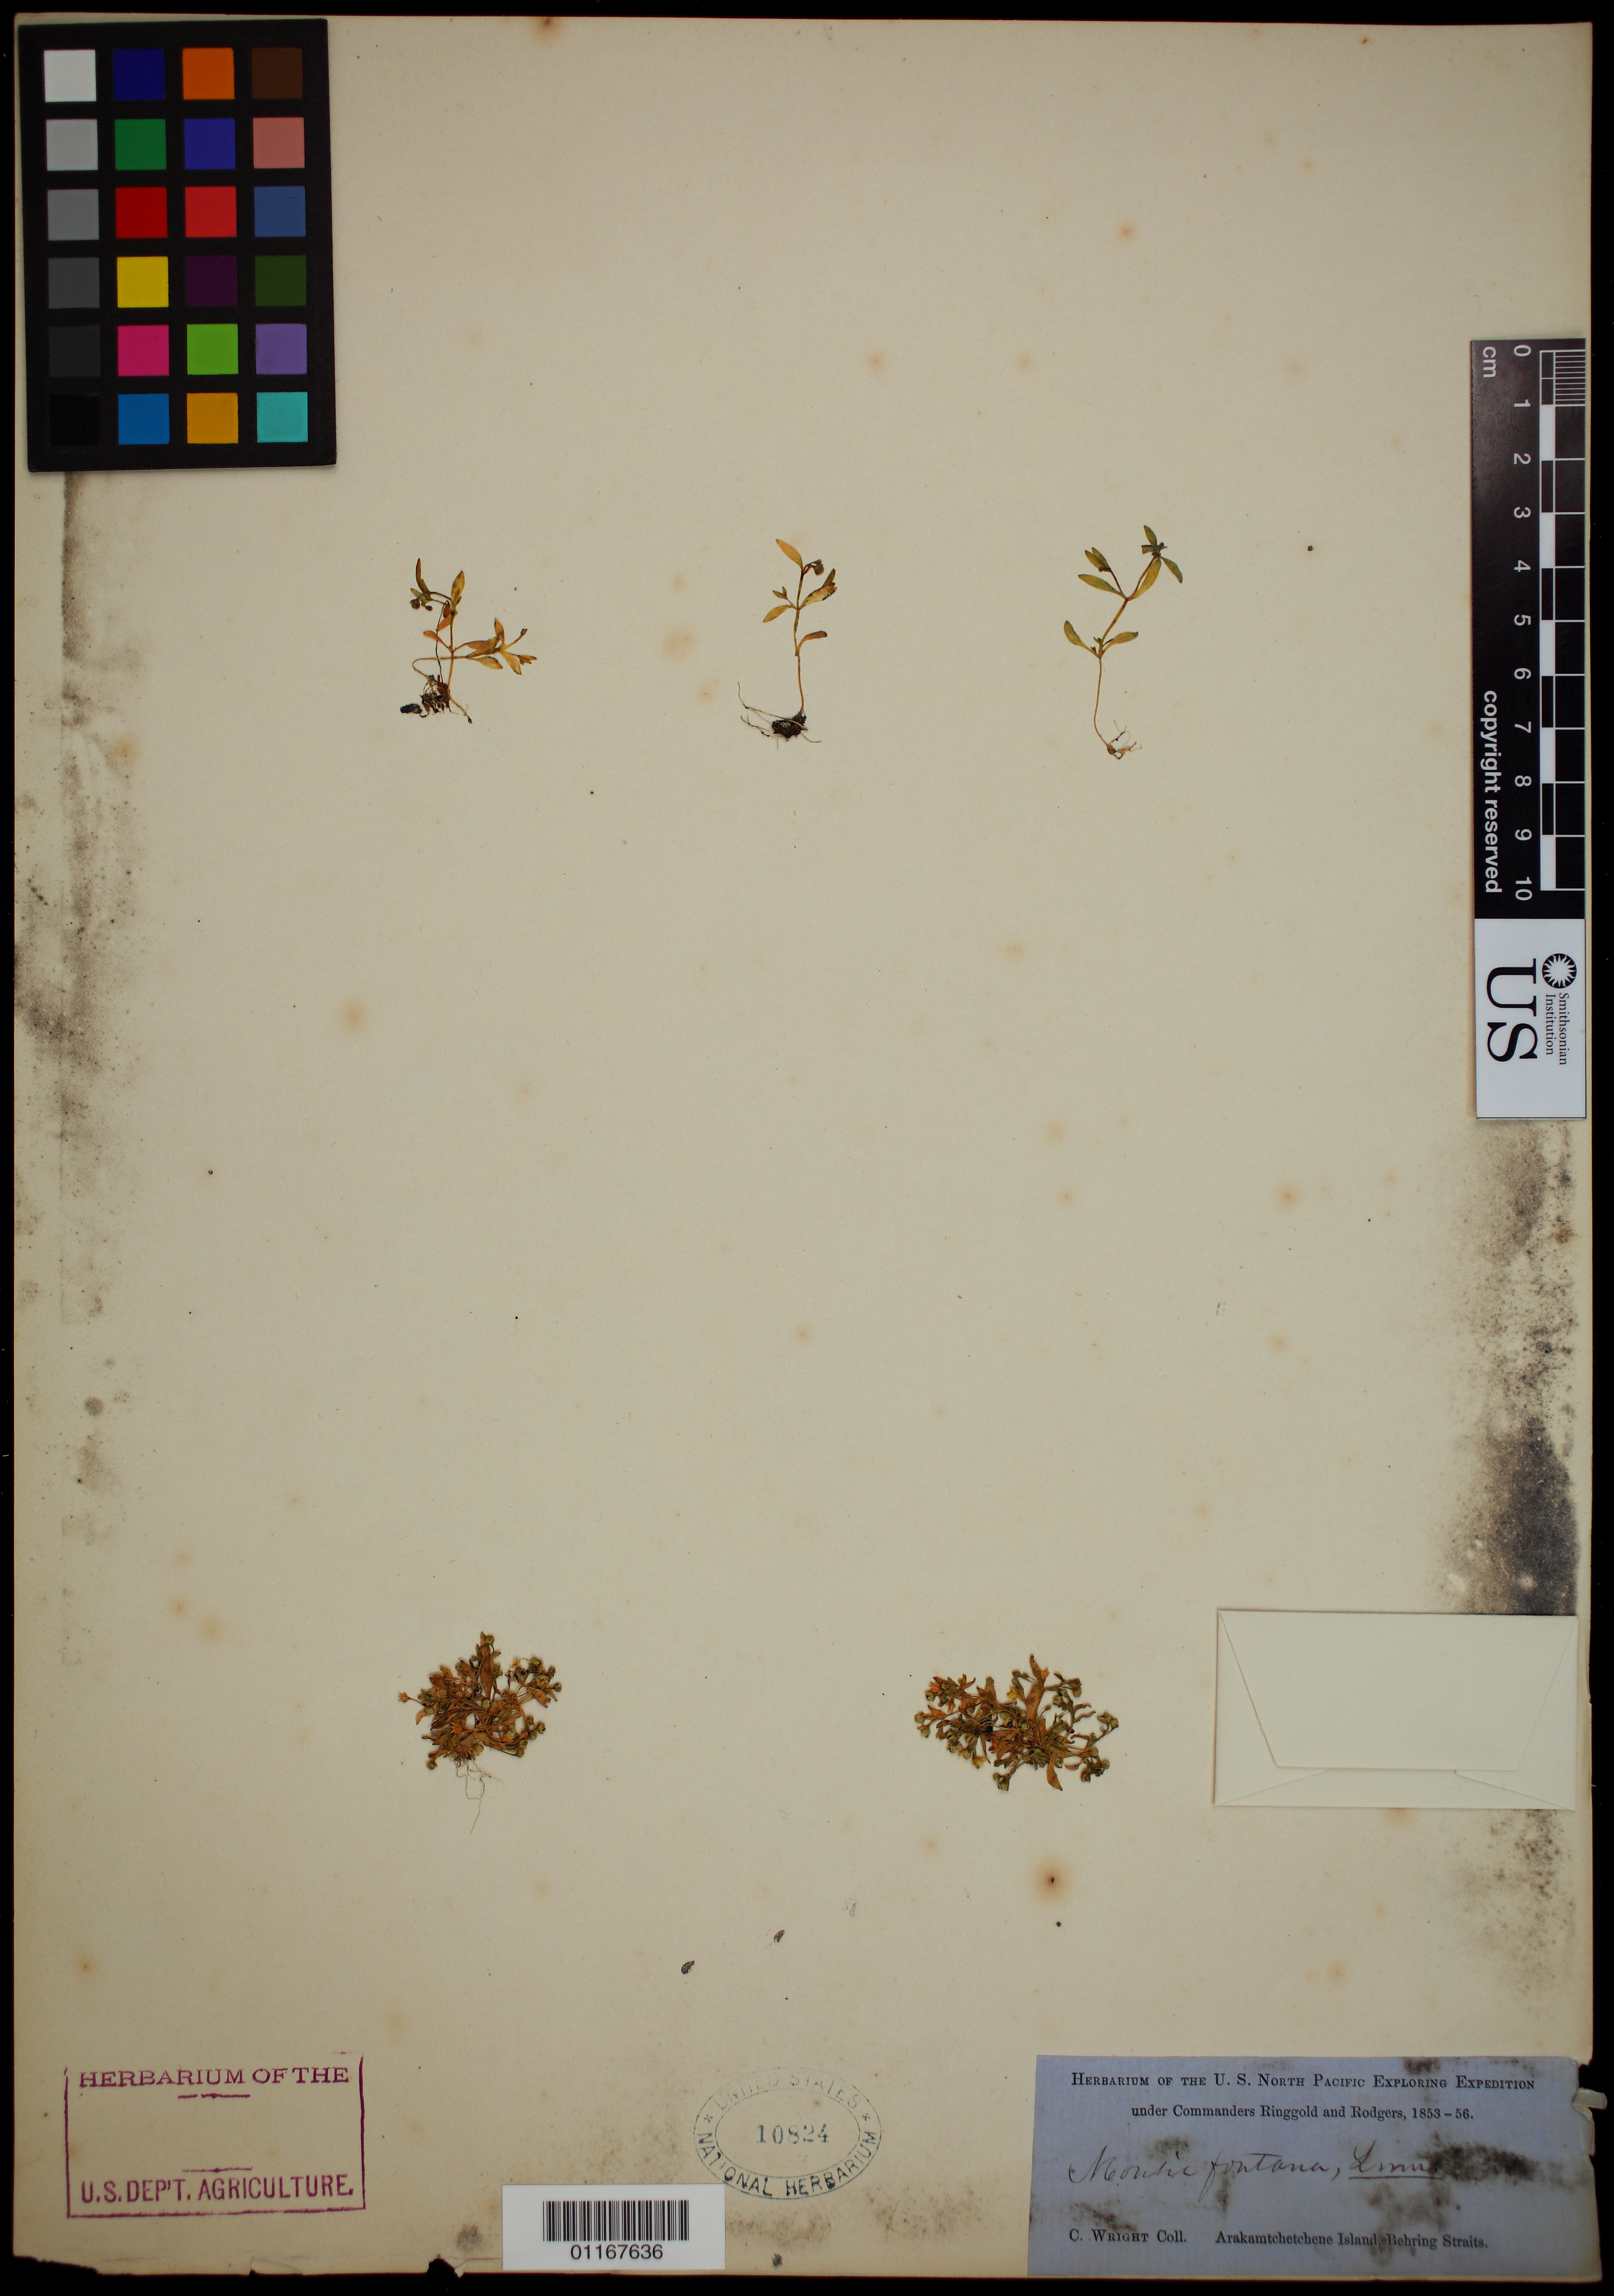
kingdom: Plantae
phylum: Tracheophyta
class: Magnoliopsida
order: Caryophyllales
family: Montiaceae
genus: Montia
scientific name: Montia fontana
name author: L.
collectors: C. Wright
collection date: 1853/1856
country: Russian Federation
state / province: Chukotka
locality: Arakamtchetchene I. Bering Straits.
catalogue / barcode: US 10824